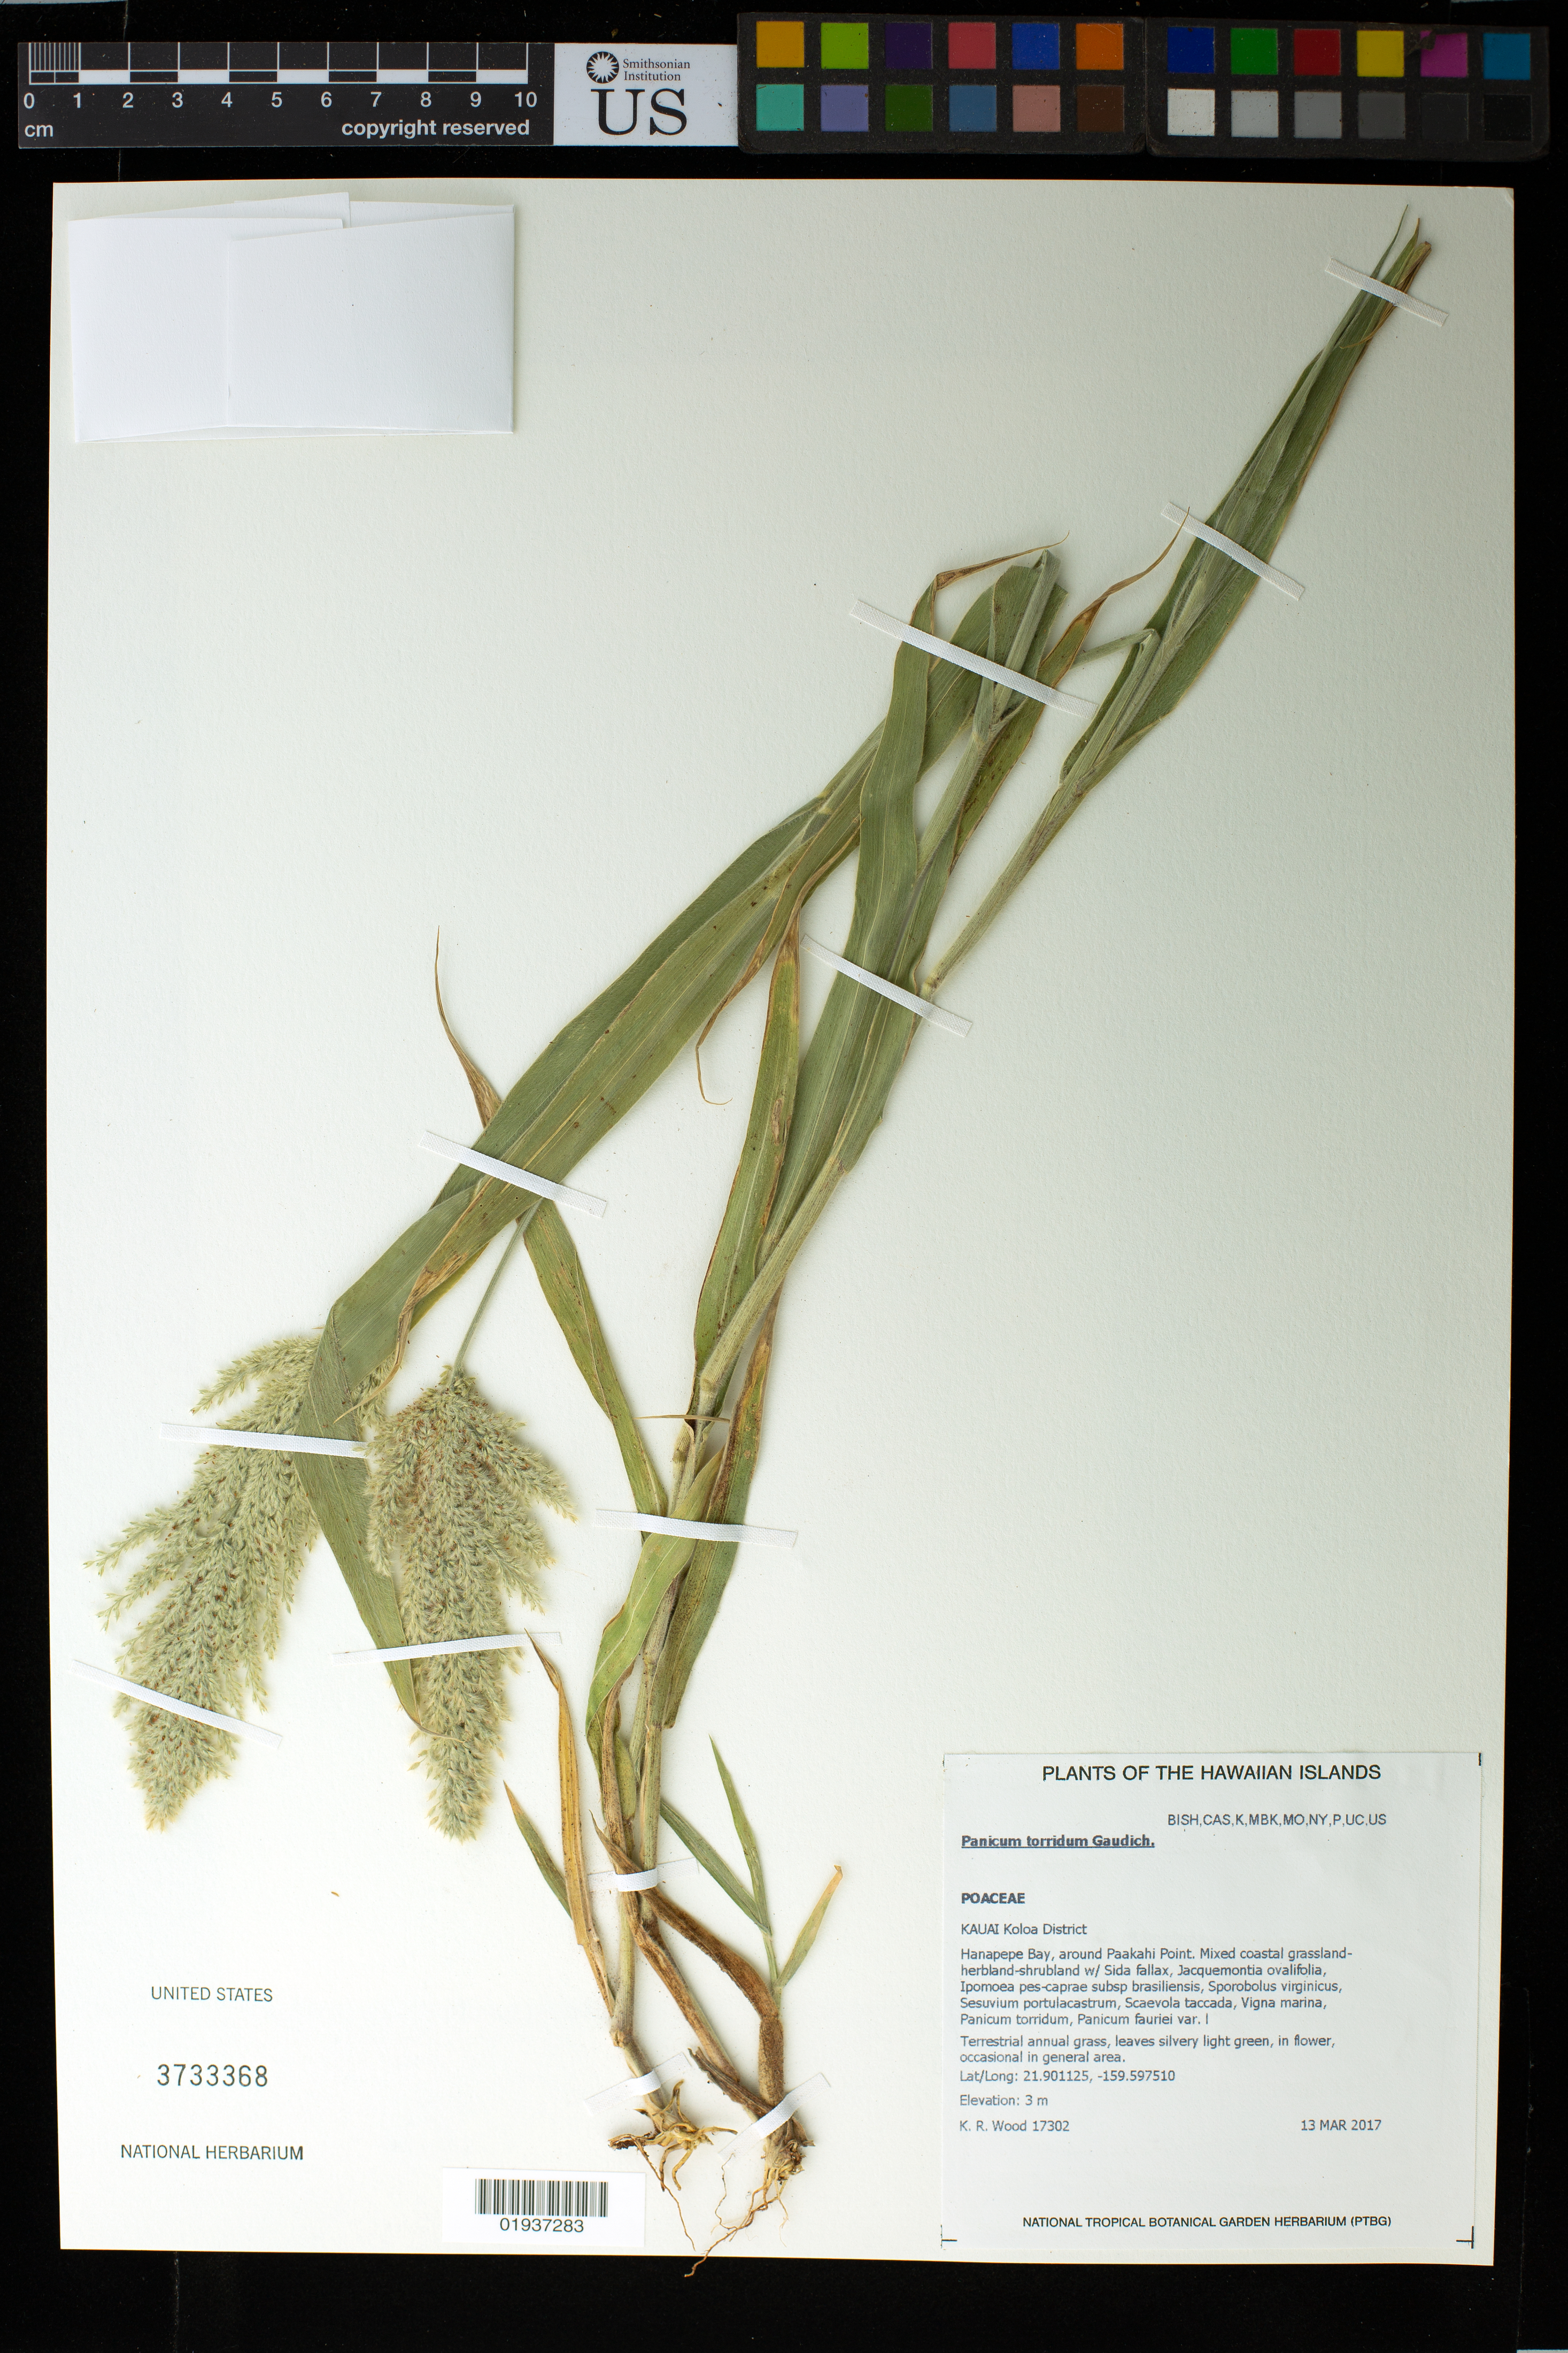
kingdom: Plantae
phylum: Tracheophyta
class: Liliopsida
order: Poales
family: Poaceae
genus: Panicum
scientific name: Panicum torridum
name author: Gaudich.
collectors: K. R. Wood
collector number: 17302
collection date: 2017-03-13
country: United States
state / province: Hawaii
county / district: Kauai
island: Kaua'i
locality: Koloa District, Hanapepe Bay, around Paakahi Point.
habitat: Mixed coastal grassland-herbland-shrubland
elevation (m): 3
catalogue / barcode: US 3733368